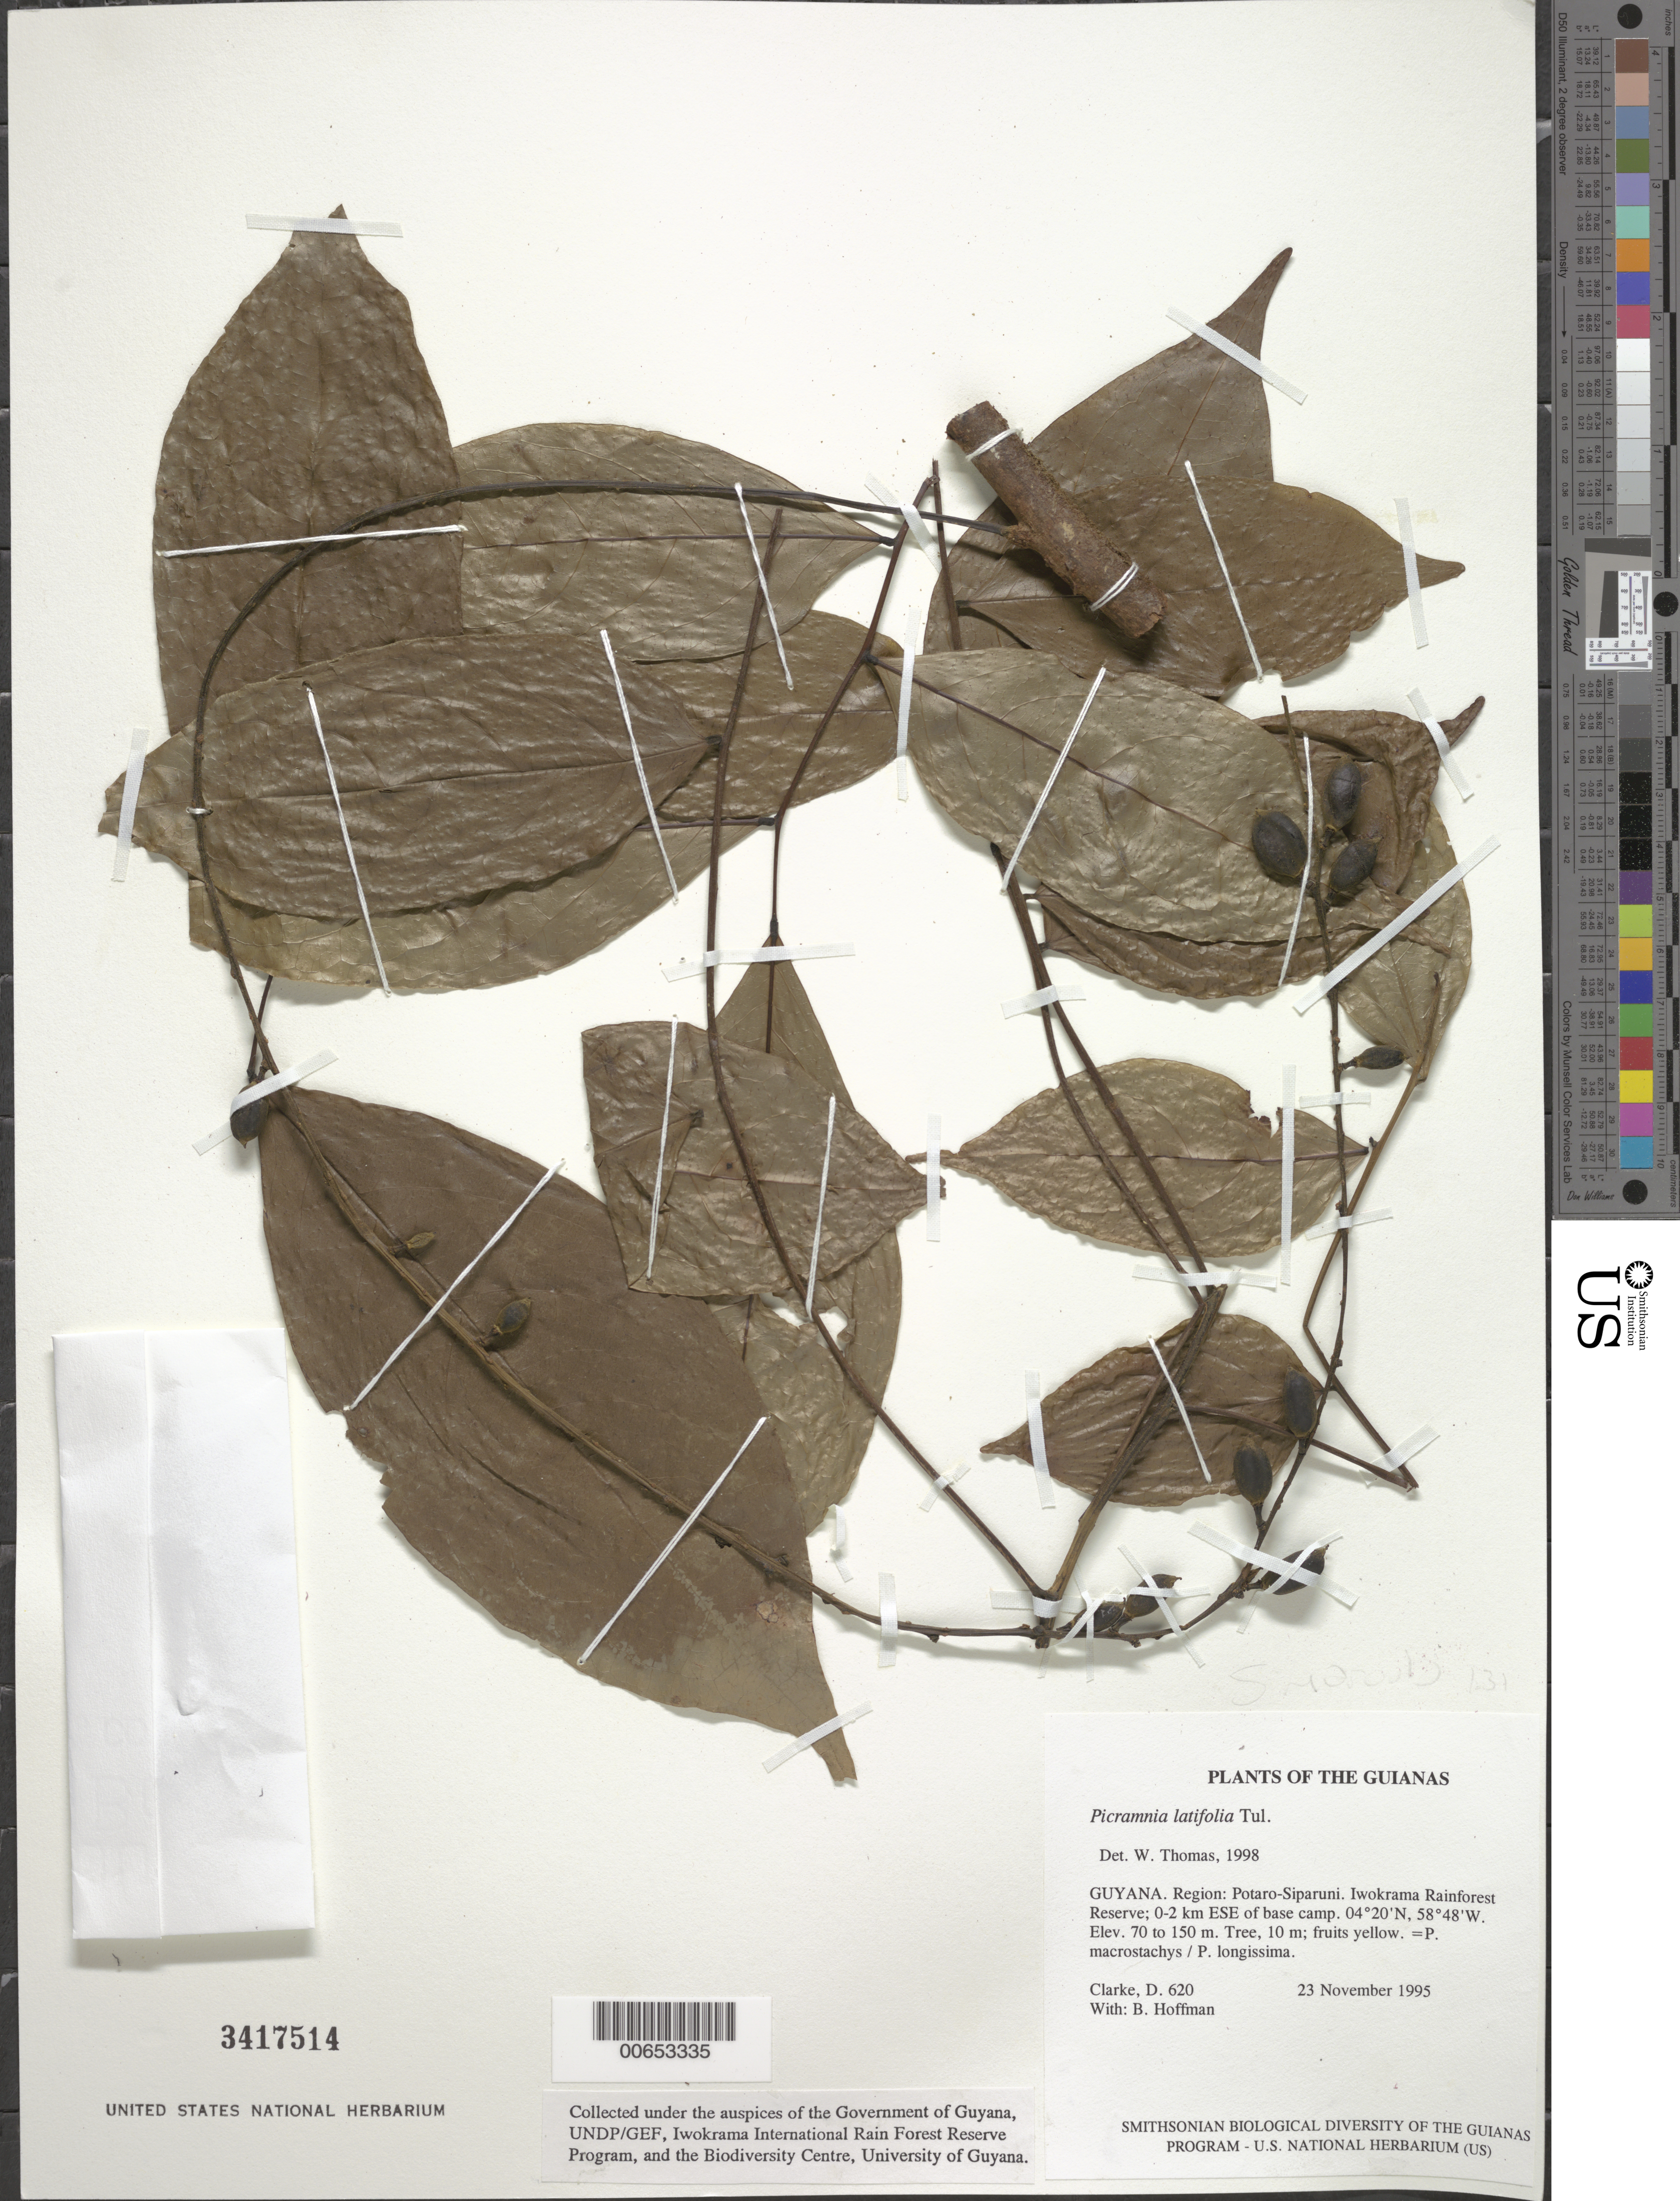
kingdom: Plantae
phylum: Tracheophyta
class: Magnoliopsida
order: Picramniales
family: Picramniaceae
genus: Picramnia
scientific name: Picramnia latifolia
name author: Tul.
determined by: Thomas, W. W., (NY), New York Botanical Garden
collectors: H. D. Clarke & B. Hoffman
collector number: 620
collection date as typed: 23 November 1995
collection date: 1995-11-23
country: Guyana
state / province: Potaro-Siparuni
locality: Iwokrama Rainforest Reserve; 0-2 km ESE of base camp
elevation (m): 70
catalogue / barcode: US 3417514